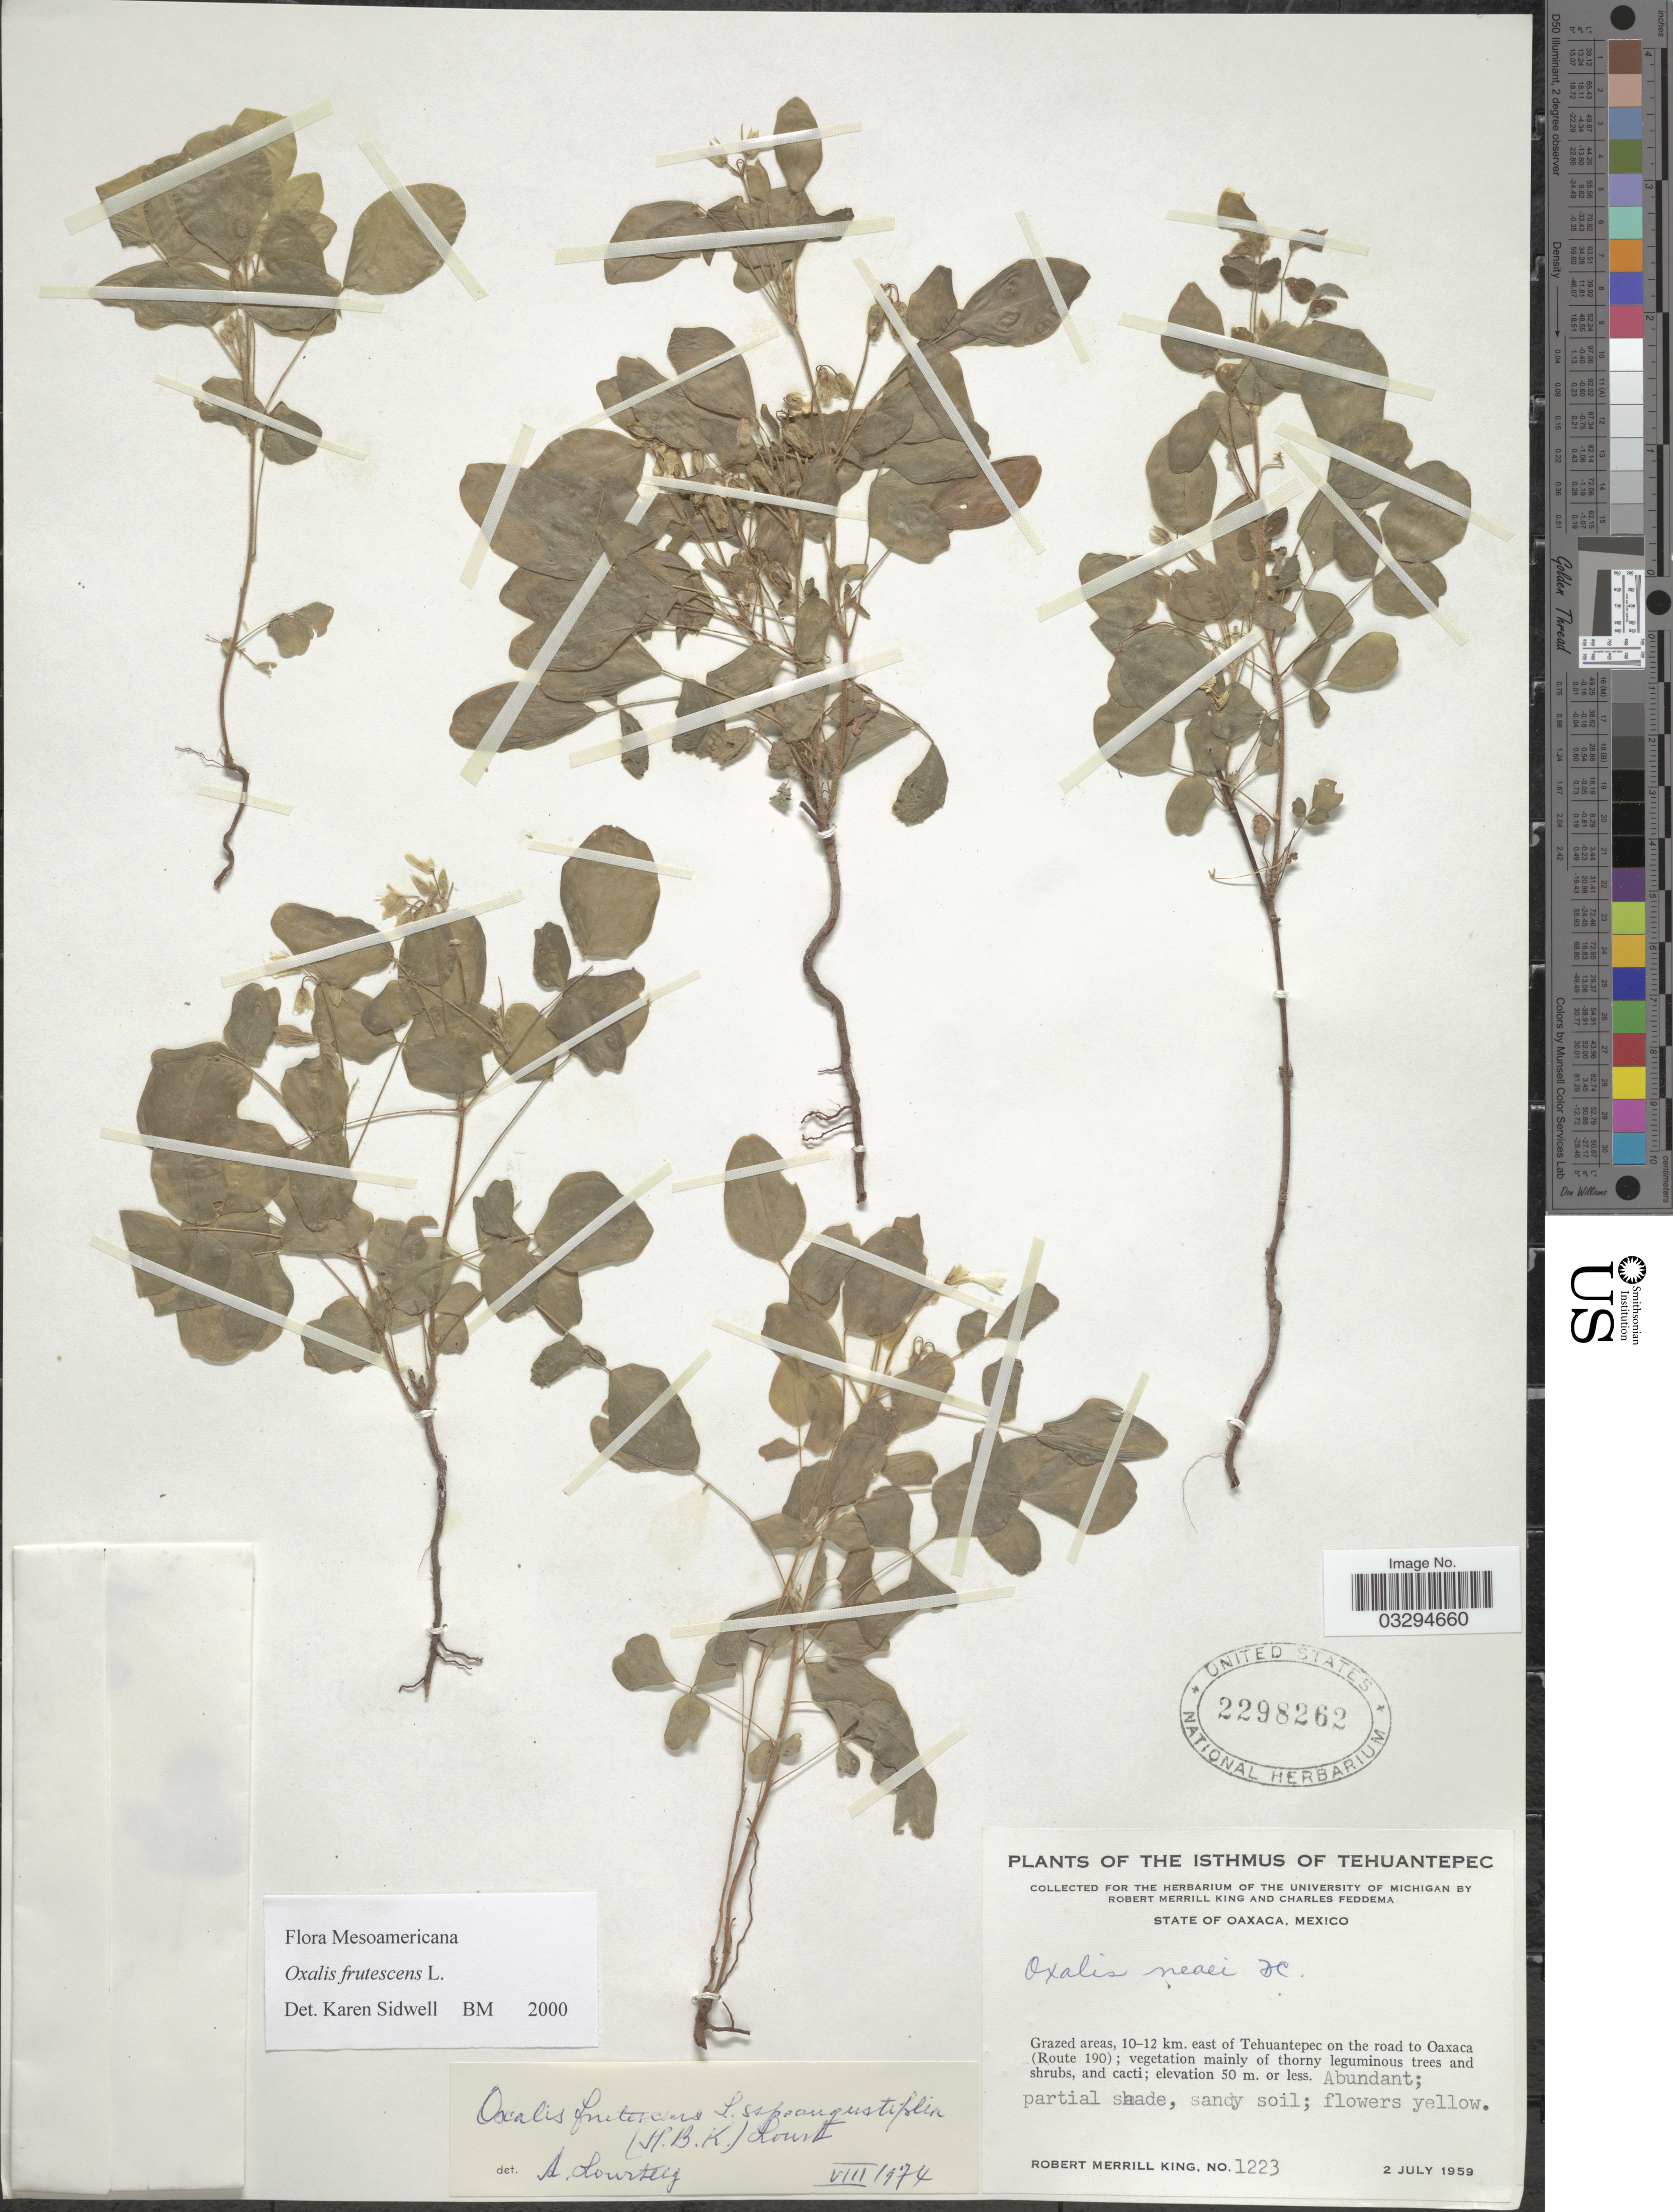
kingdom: Plantae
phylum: Tracheophyta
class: Magnoliopsida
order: Oxalidales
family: Oxalidaceae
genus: Oxalis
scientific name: Oxalis frutescens subsp. angustifolia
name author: (Kunth) Lourteig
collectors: R. M. King & C. Feddema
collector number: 1223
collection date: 1959-07-02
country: Mexico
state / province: Oaxaca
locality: Isthmus of Tehuantepec. 10-12 km. east of Tehuantepec on the road to Oaxaca (Route 190).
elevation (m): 50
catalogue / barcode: US 2298262